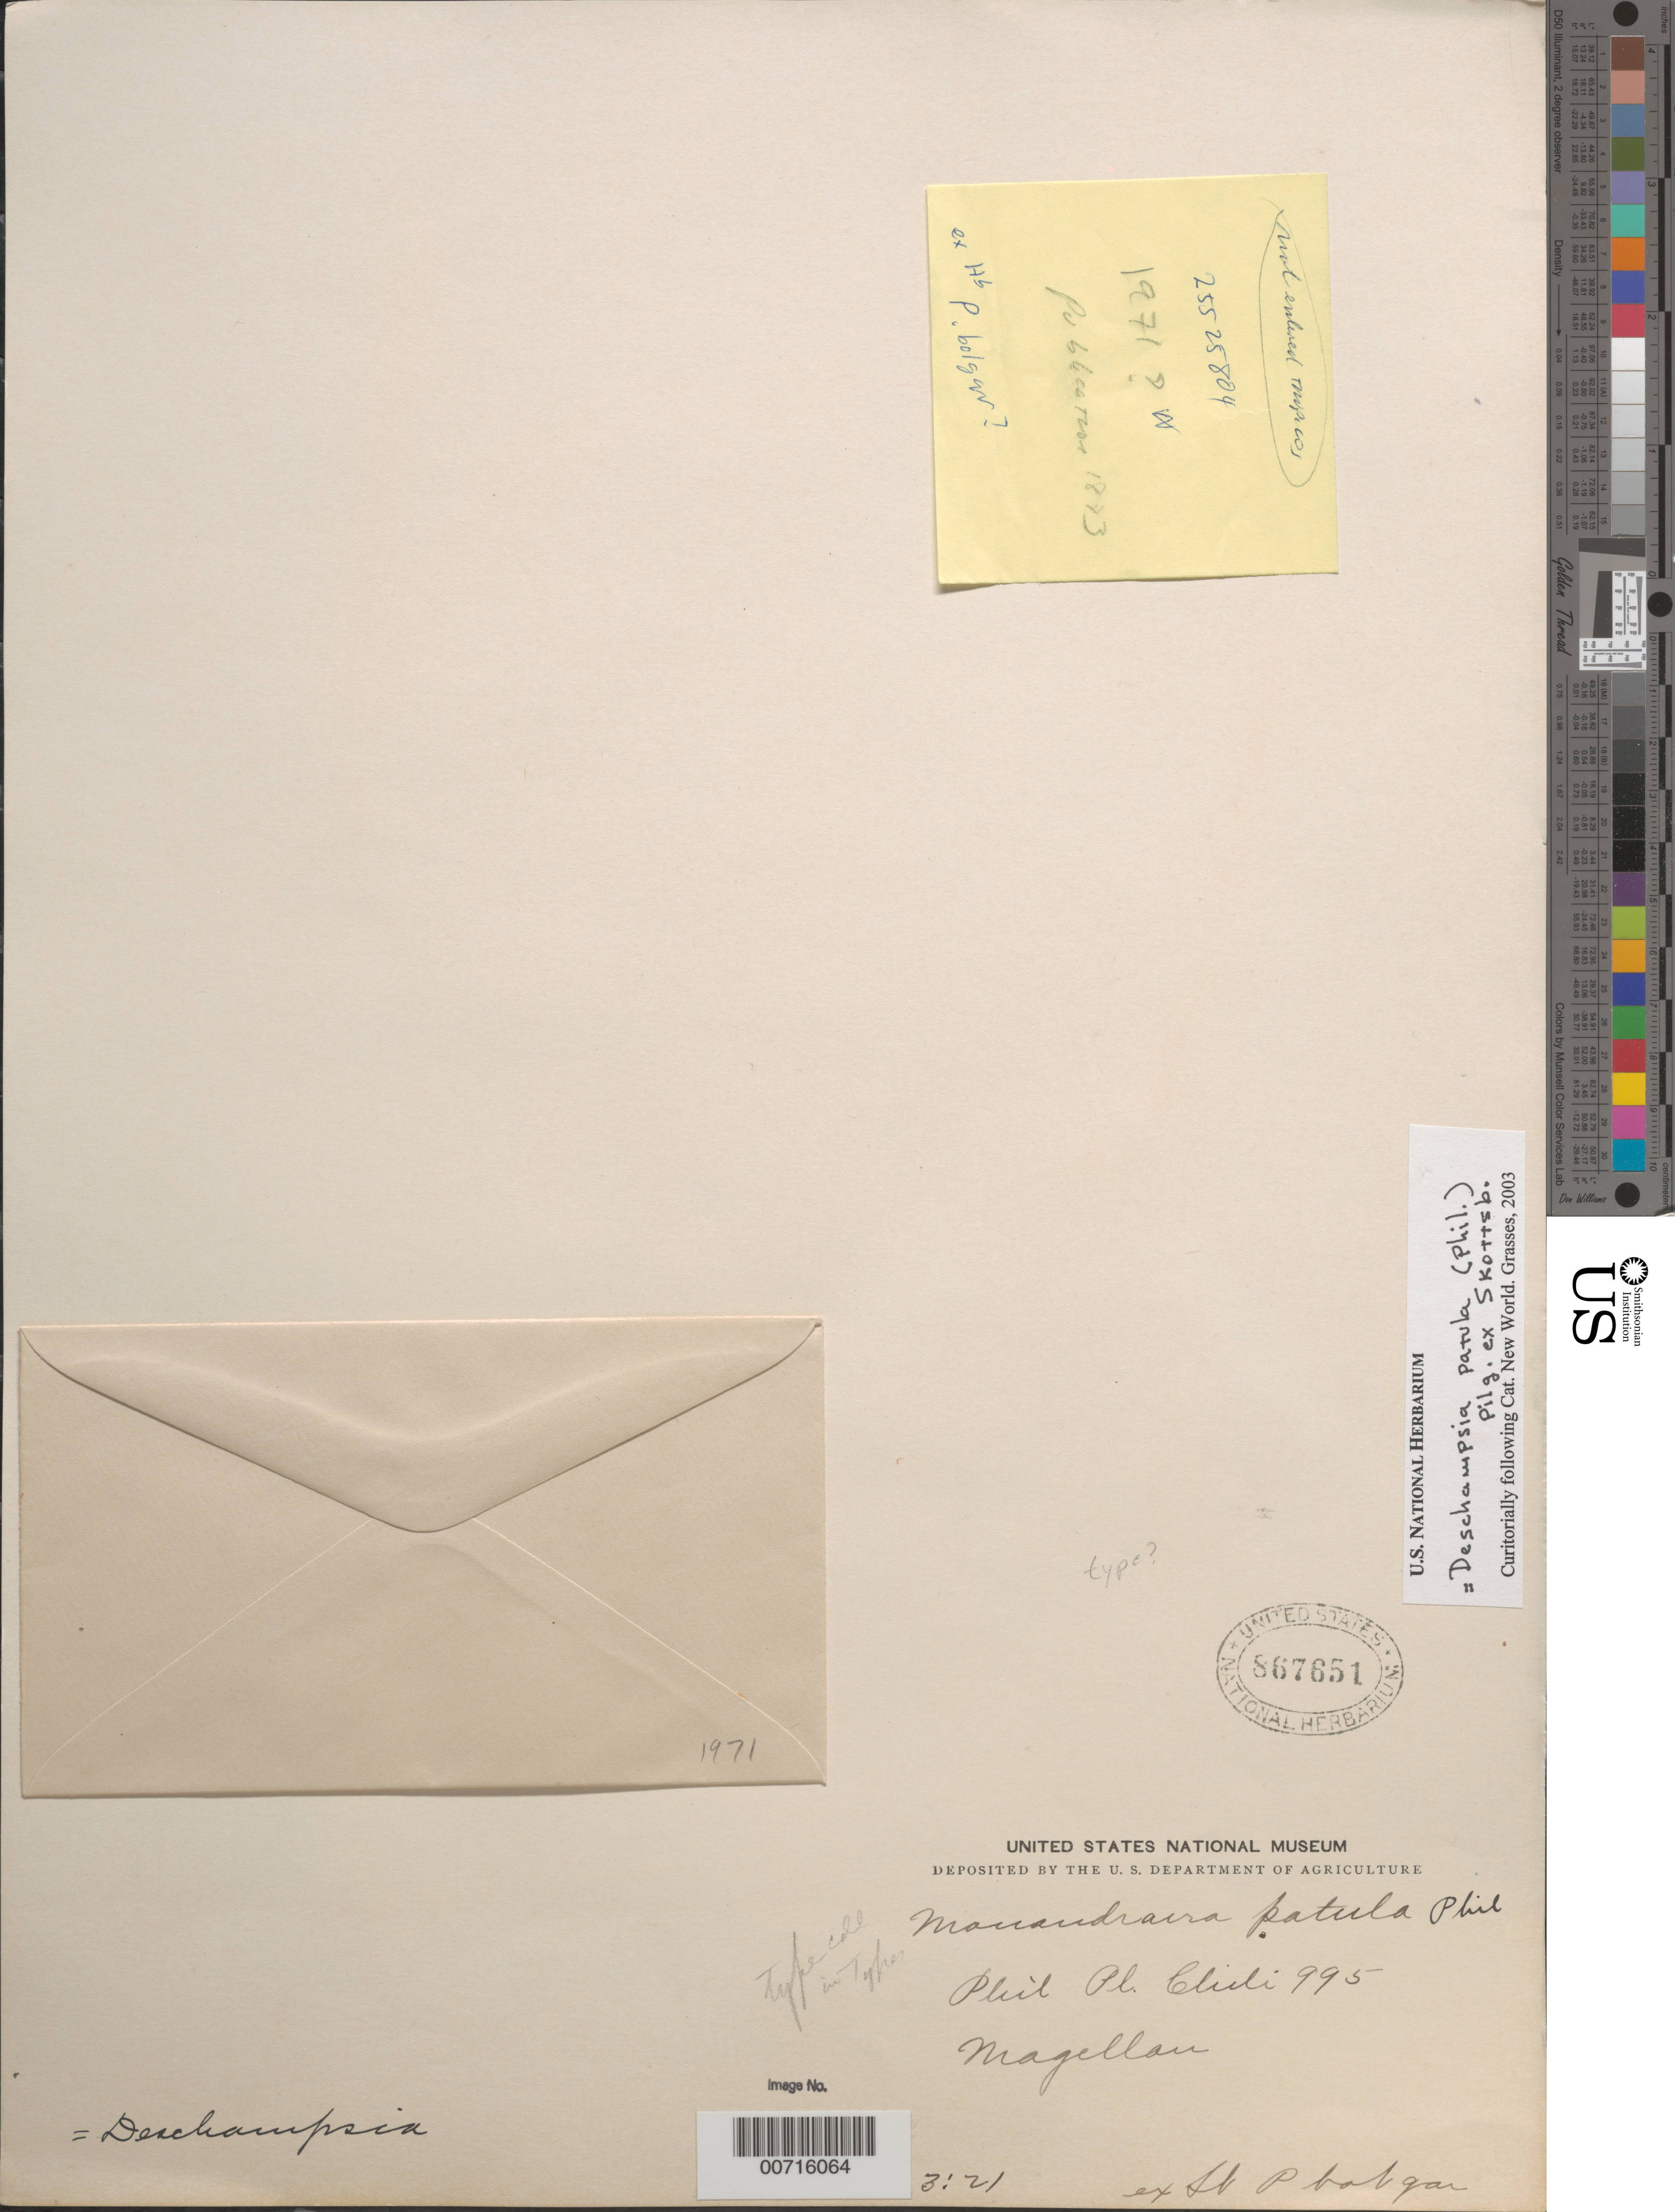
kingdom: Plantae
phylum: Tracheophyta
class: Liliopsida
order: Poales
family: Poaceae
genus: Deschampsia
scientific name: Deschampsia patula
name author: (Phil.) Pilg. ex Skottsb.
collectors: ex St. P. Bot. Gard.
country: Chile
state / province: Magallanes y de la Antártica Chilena (XII)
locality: Magellan. Phil. Pl. Chili.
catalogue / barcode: US 867651